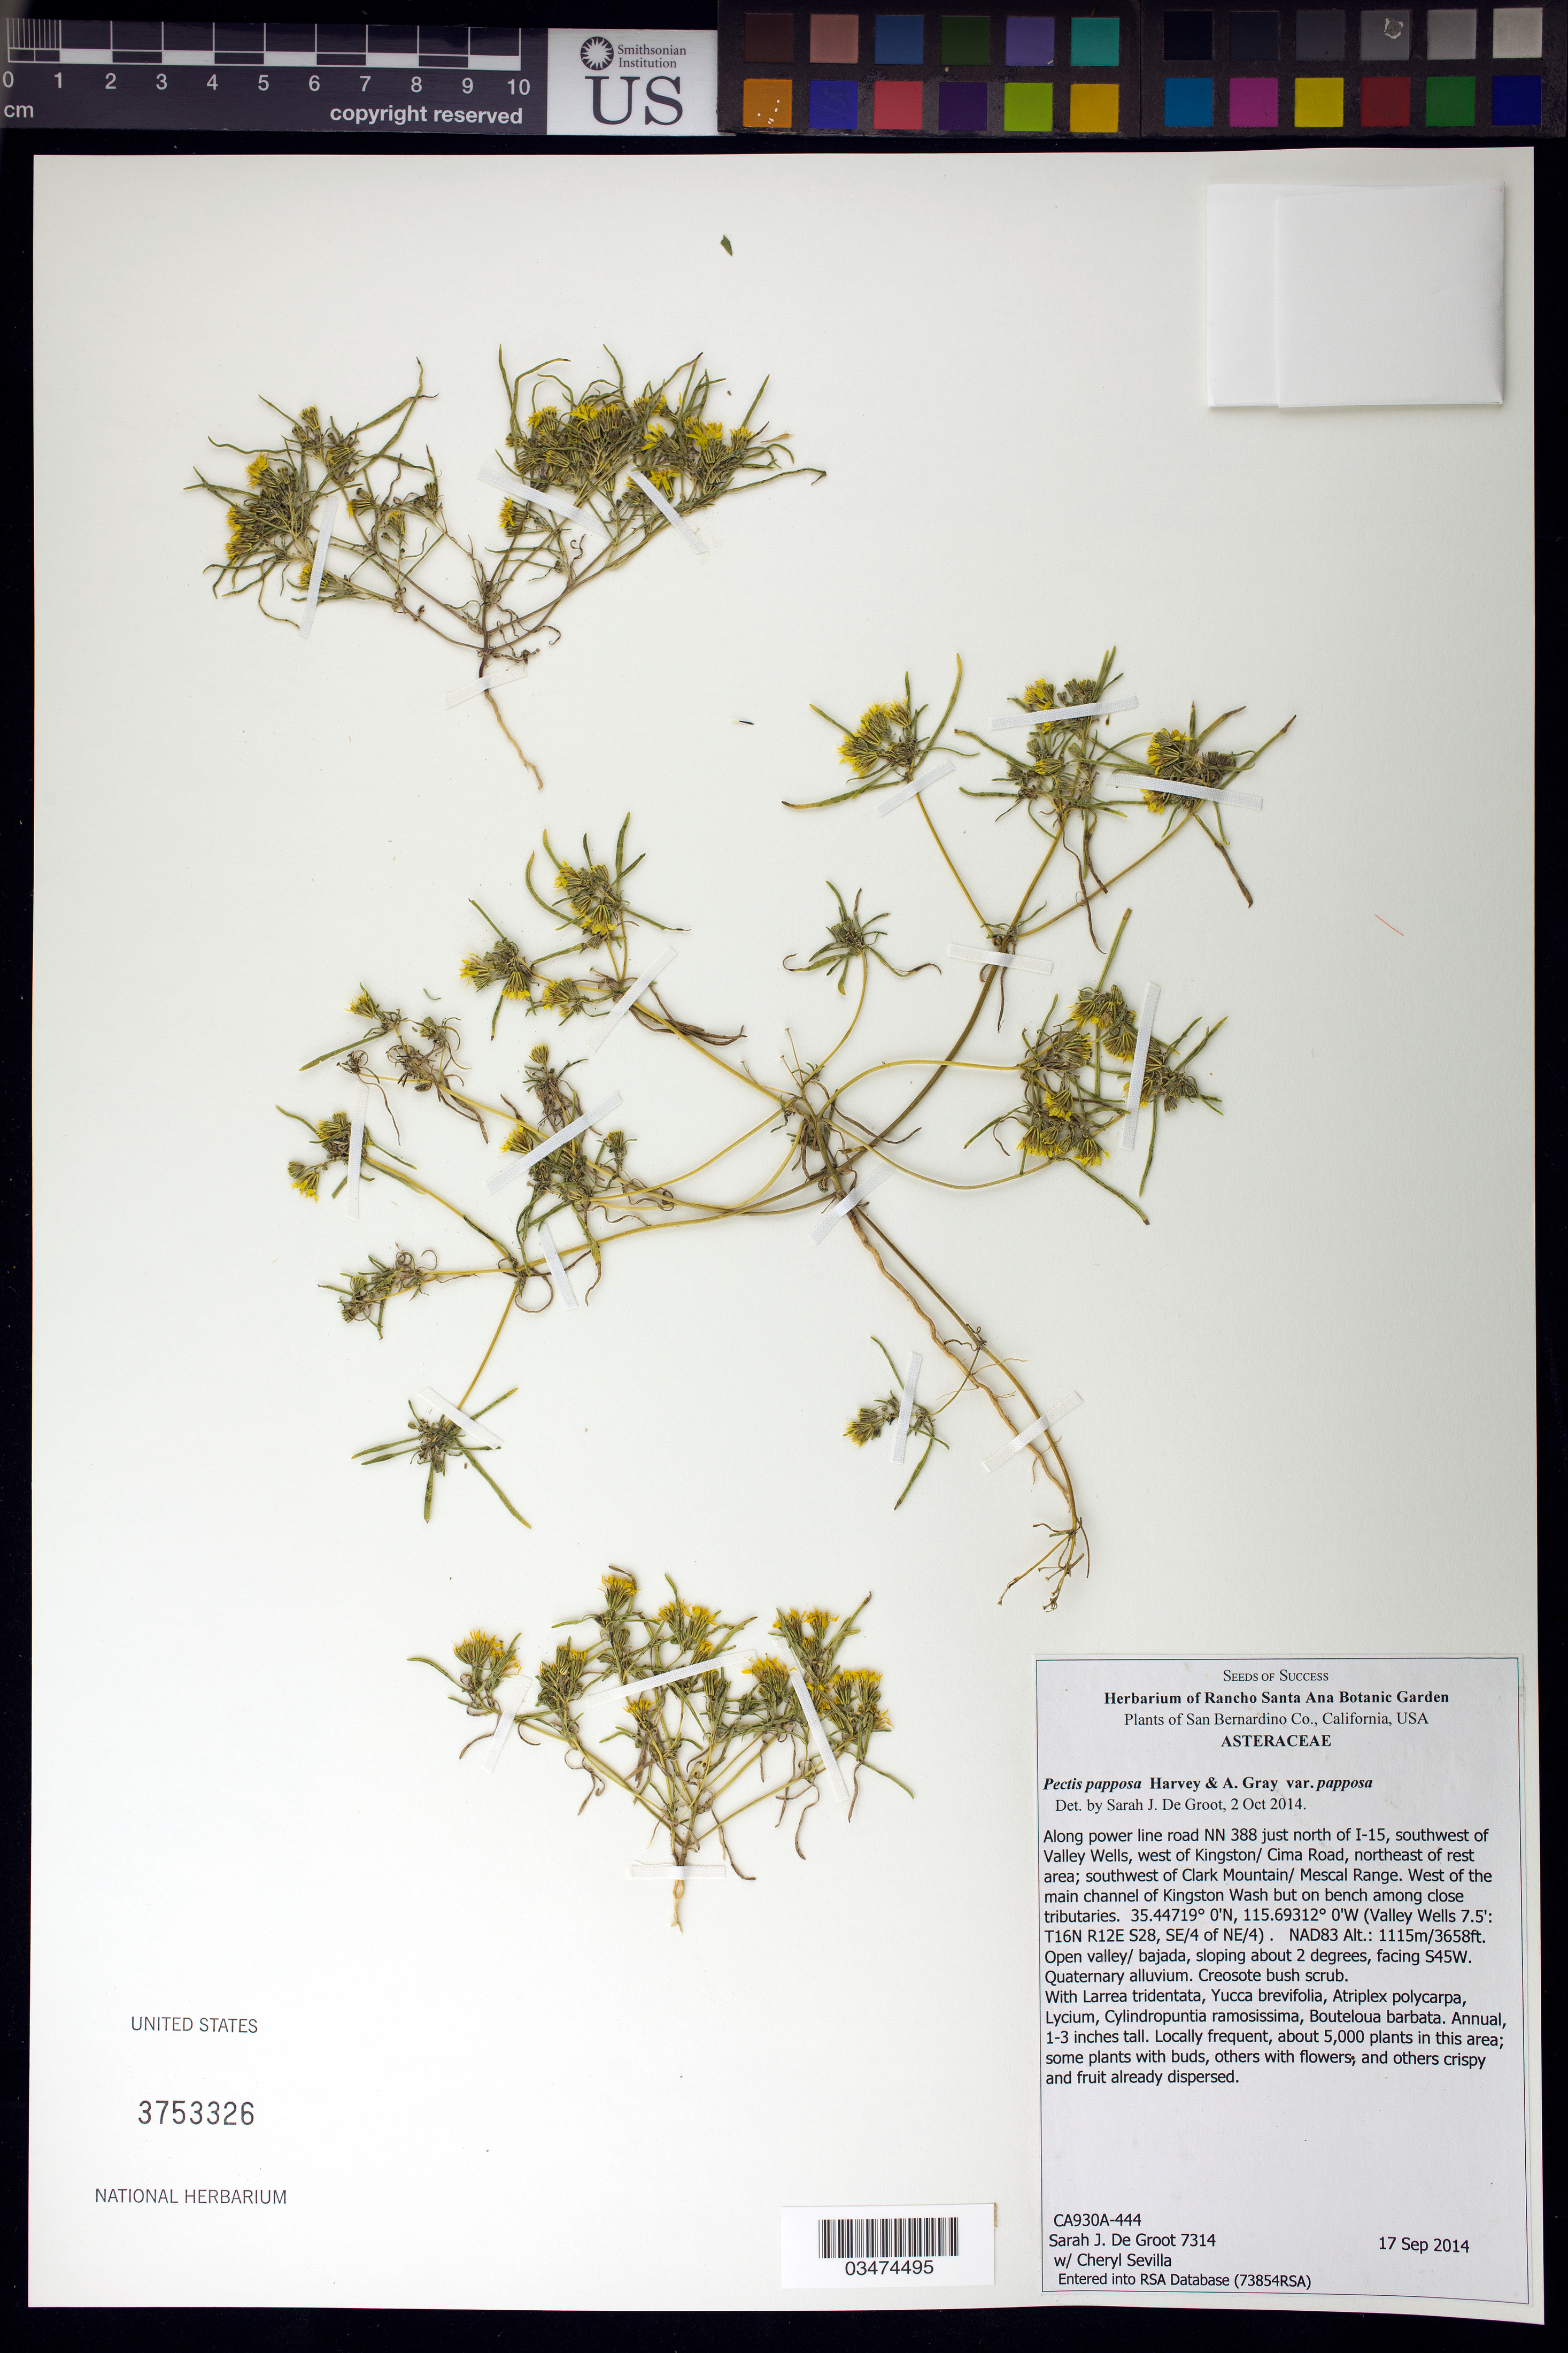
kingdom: Plantae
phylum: Tracheophyta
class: Magnoliopsida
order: Asterales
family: Asteraceae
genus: Pectis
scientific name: Pectis papposa var. papposa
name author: Harv. & A. Gray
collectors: S. De Groot & C. Sevilla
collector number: CA930A-444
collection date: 2014-09-17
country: United States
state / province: California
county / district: San Bernardino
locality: Along power line road NN 388 just N of I-15, SW of Valley Wells, W of Kingston/Cima Rd, SW of Clark Mtn/Mescal Range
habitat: Open valley/bajada. Creosote bush scrub.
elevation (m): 1115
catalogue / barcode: US 3753356